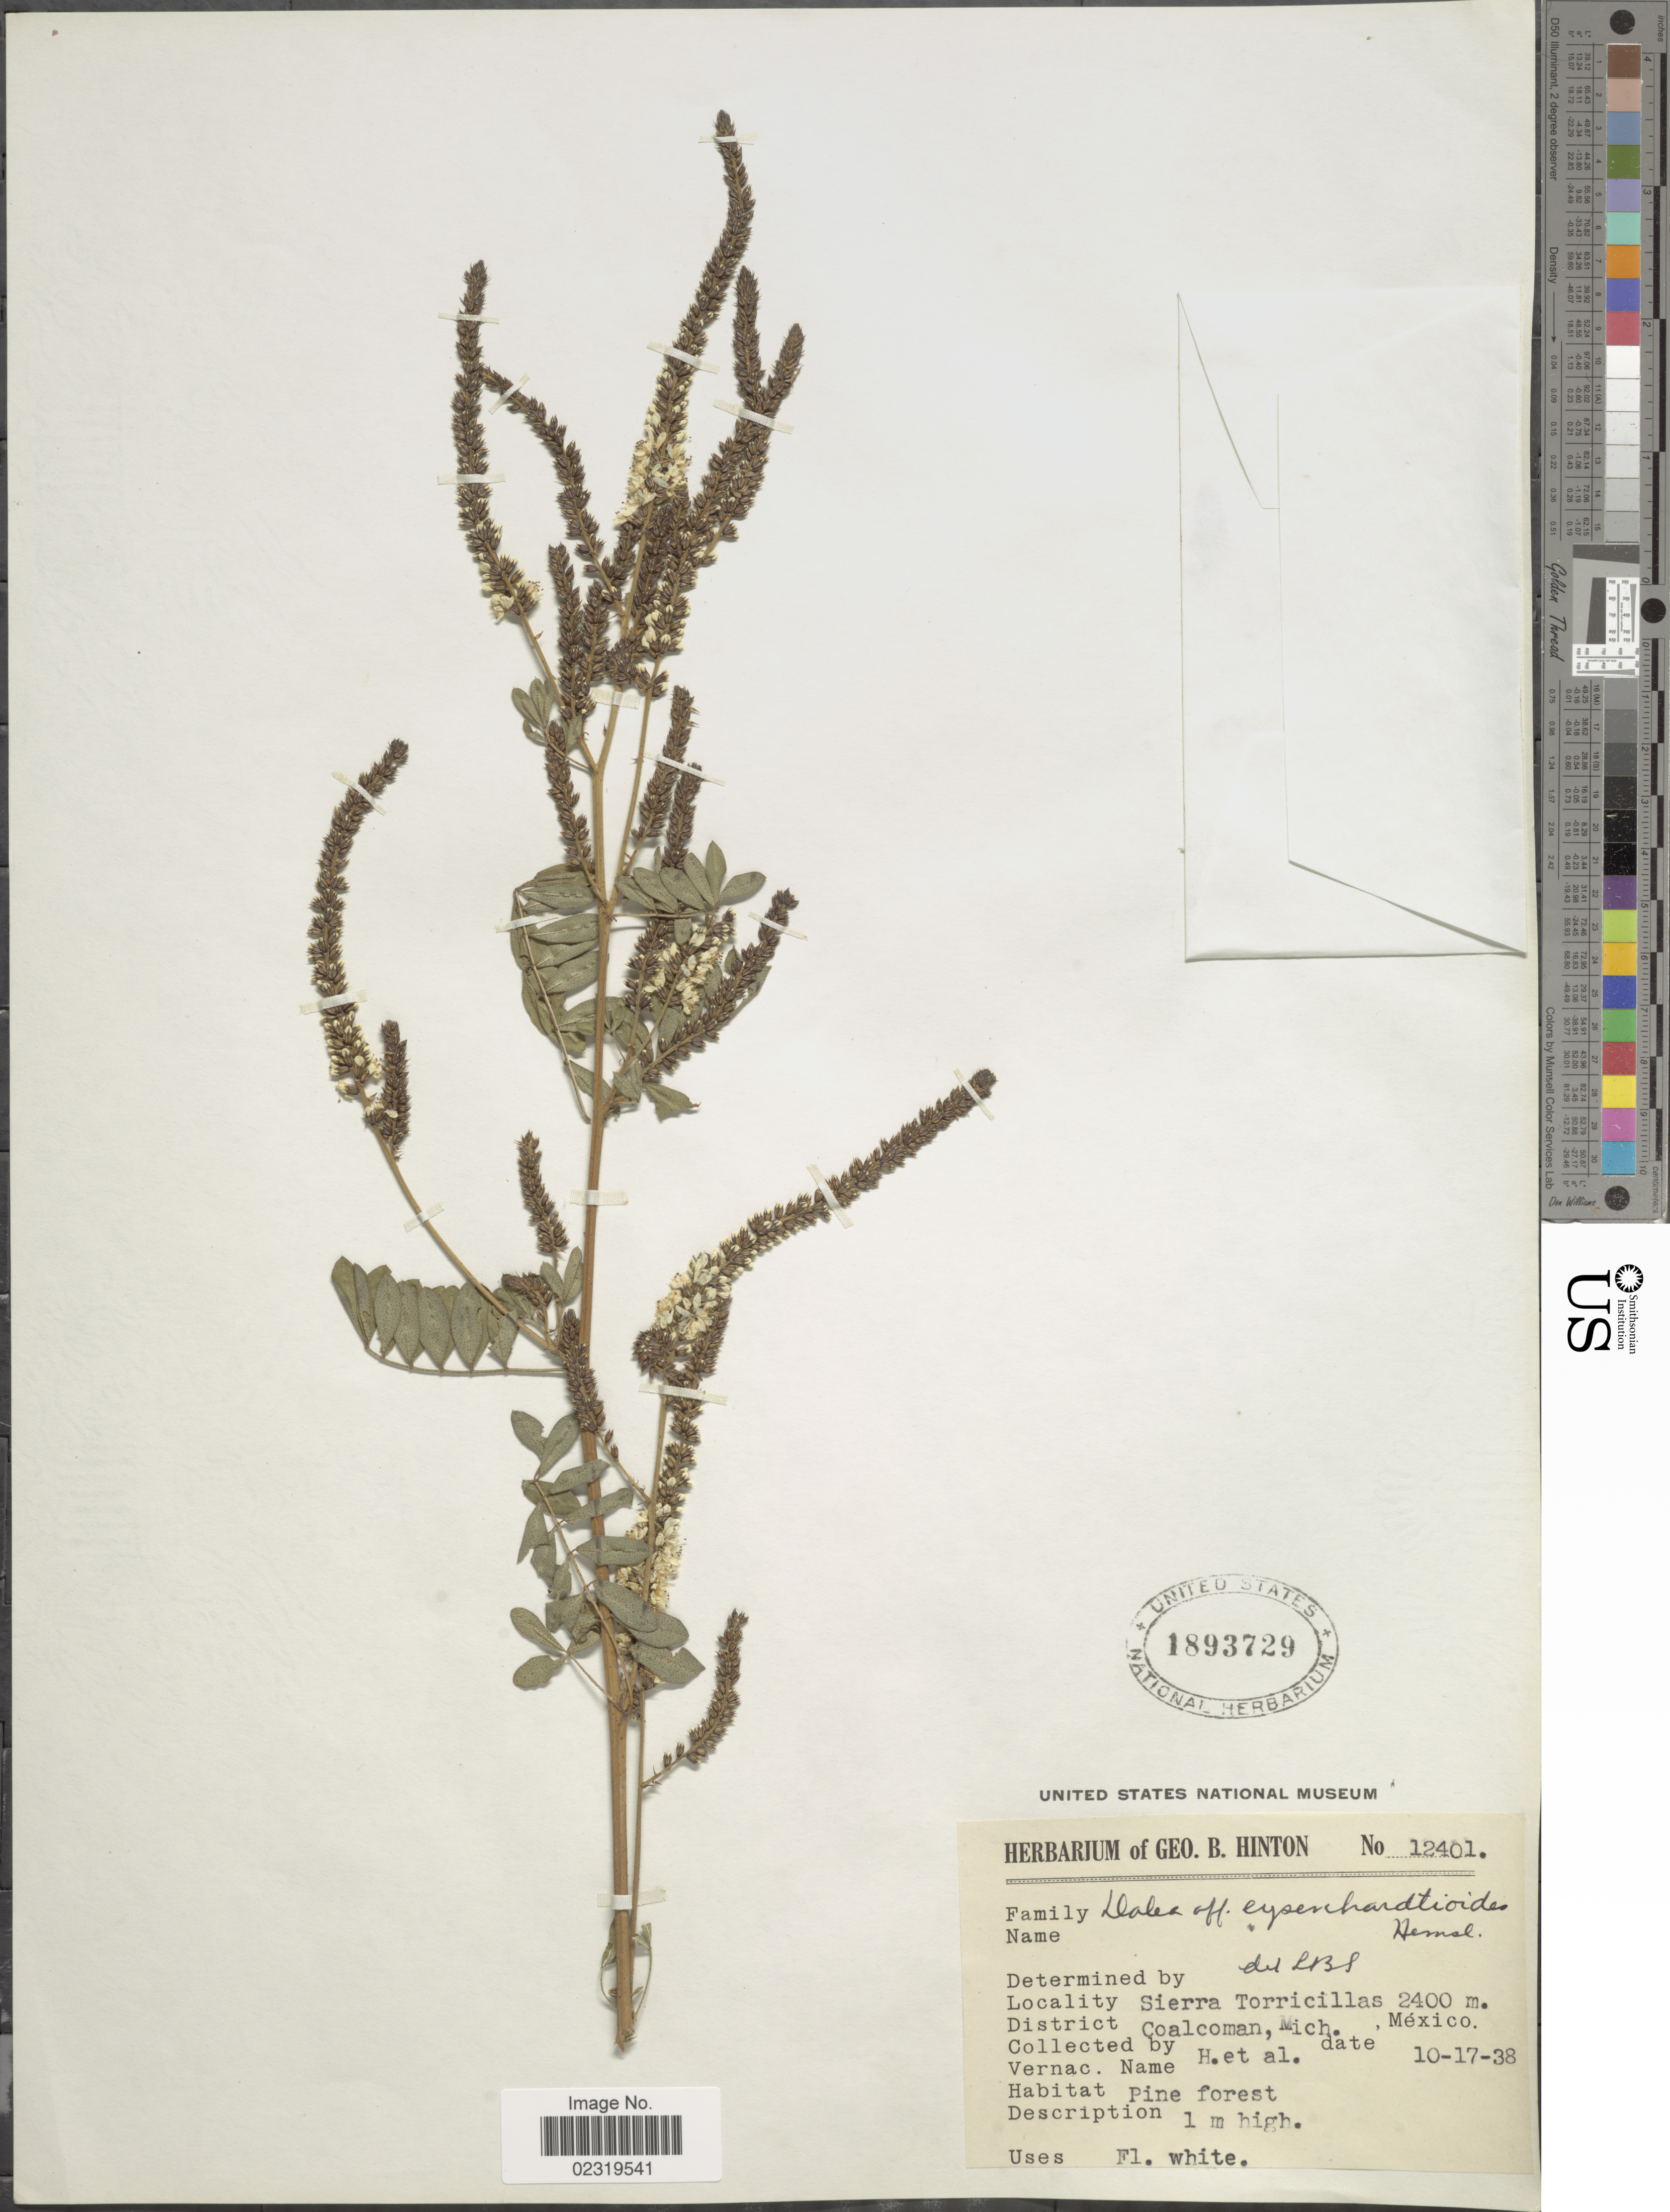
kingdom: Plantae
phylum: Tracheophyta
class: Magnoliopsida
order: Fabales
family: Fabaceae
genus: Dalea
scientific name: Dalea leucostachya var. eysenhardtioides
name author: (Hemsl.) Barneby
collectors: G. B. Hinton & et al.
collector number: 12401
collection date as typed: Transcribed d/m/y: 17/10/38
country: Mexico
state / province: Michoacán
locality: Sierra Torricillas, District Coalcoman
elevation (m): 2400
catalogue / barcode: US 1893729